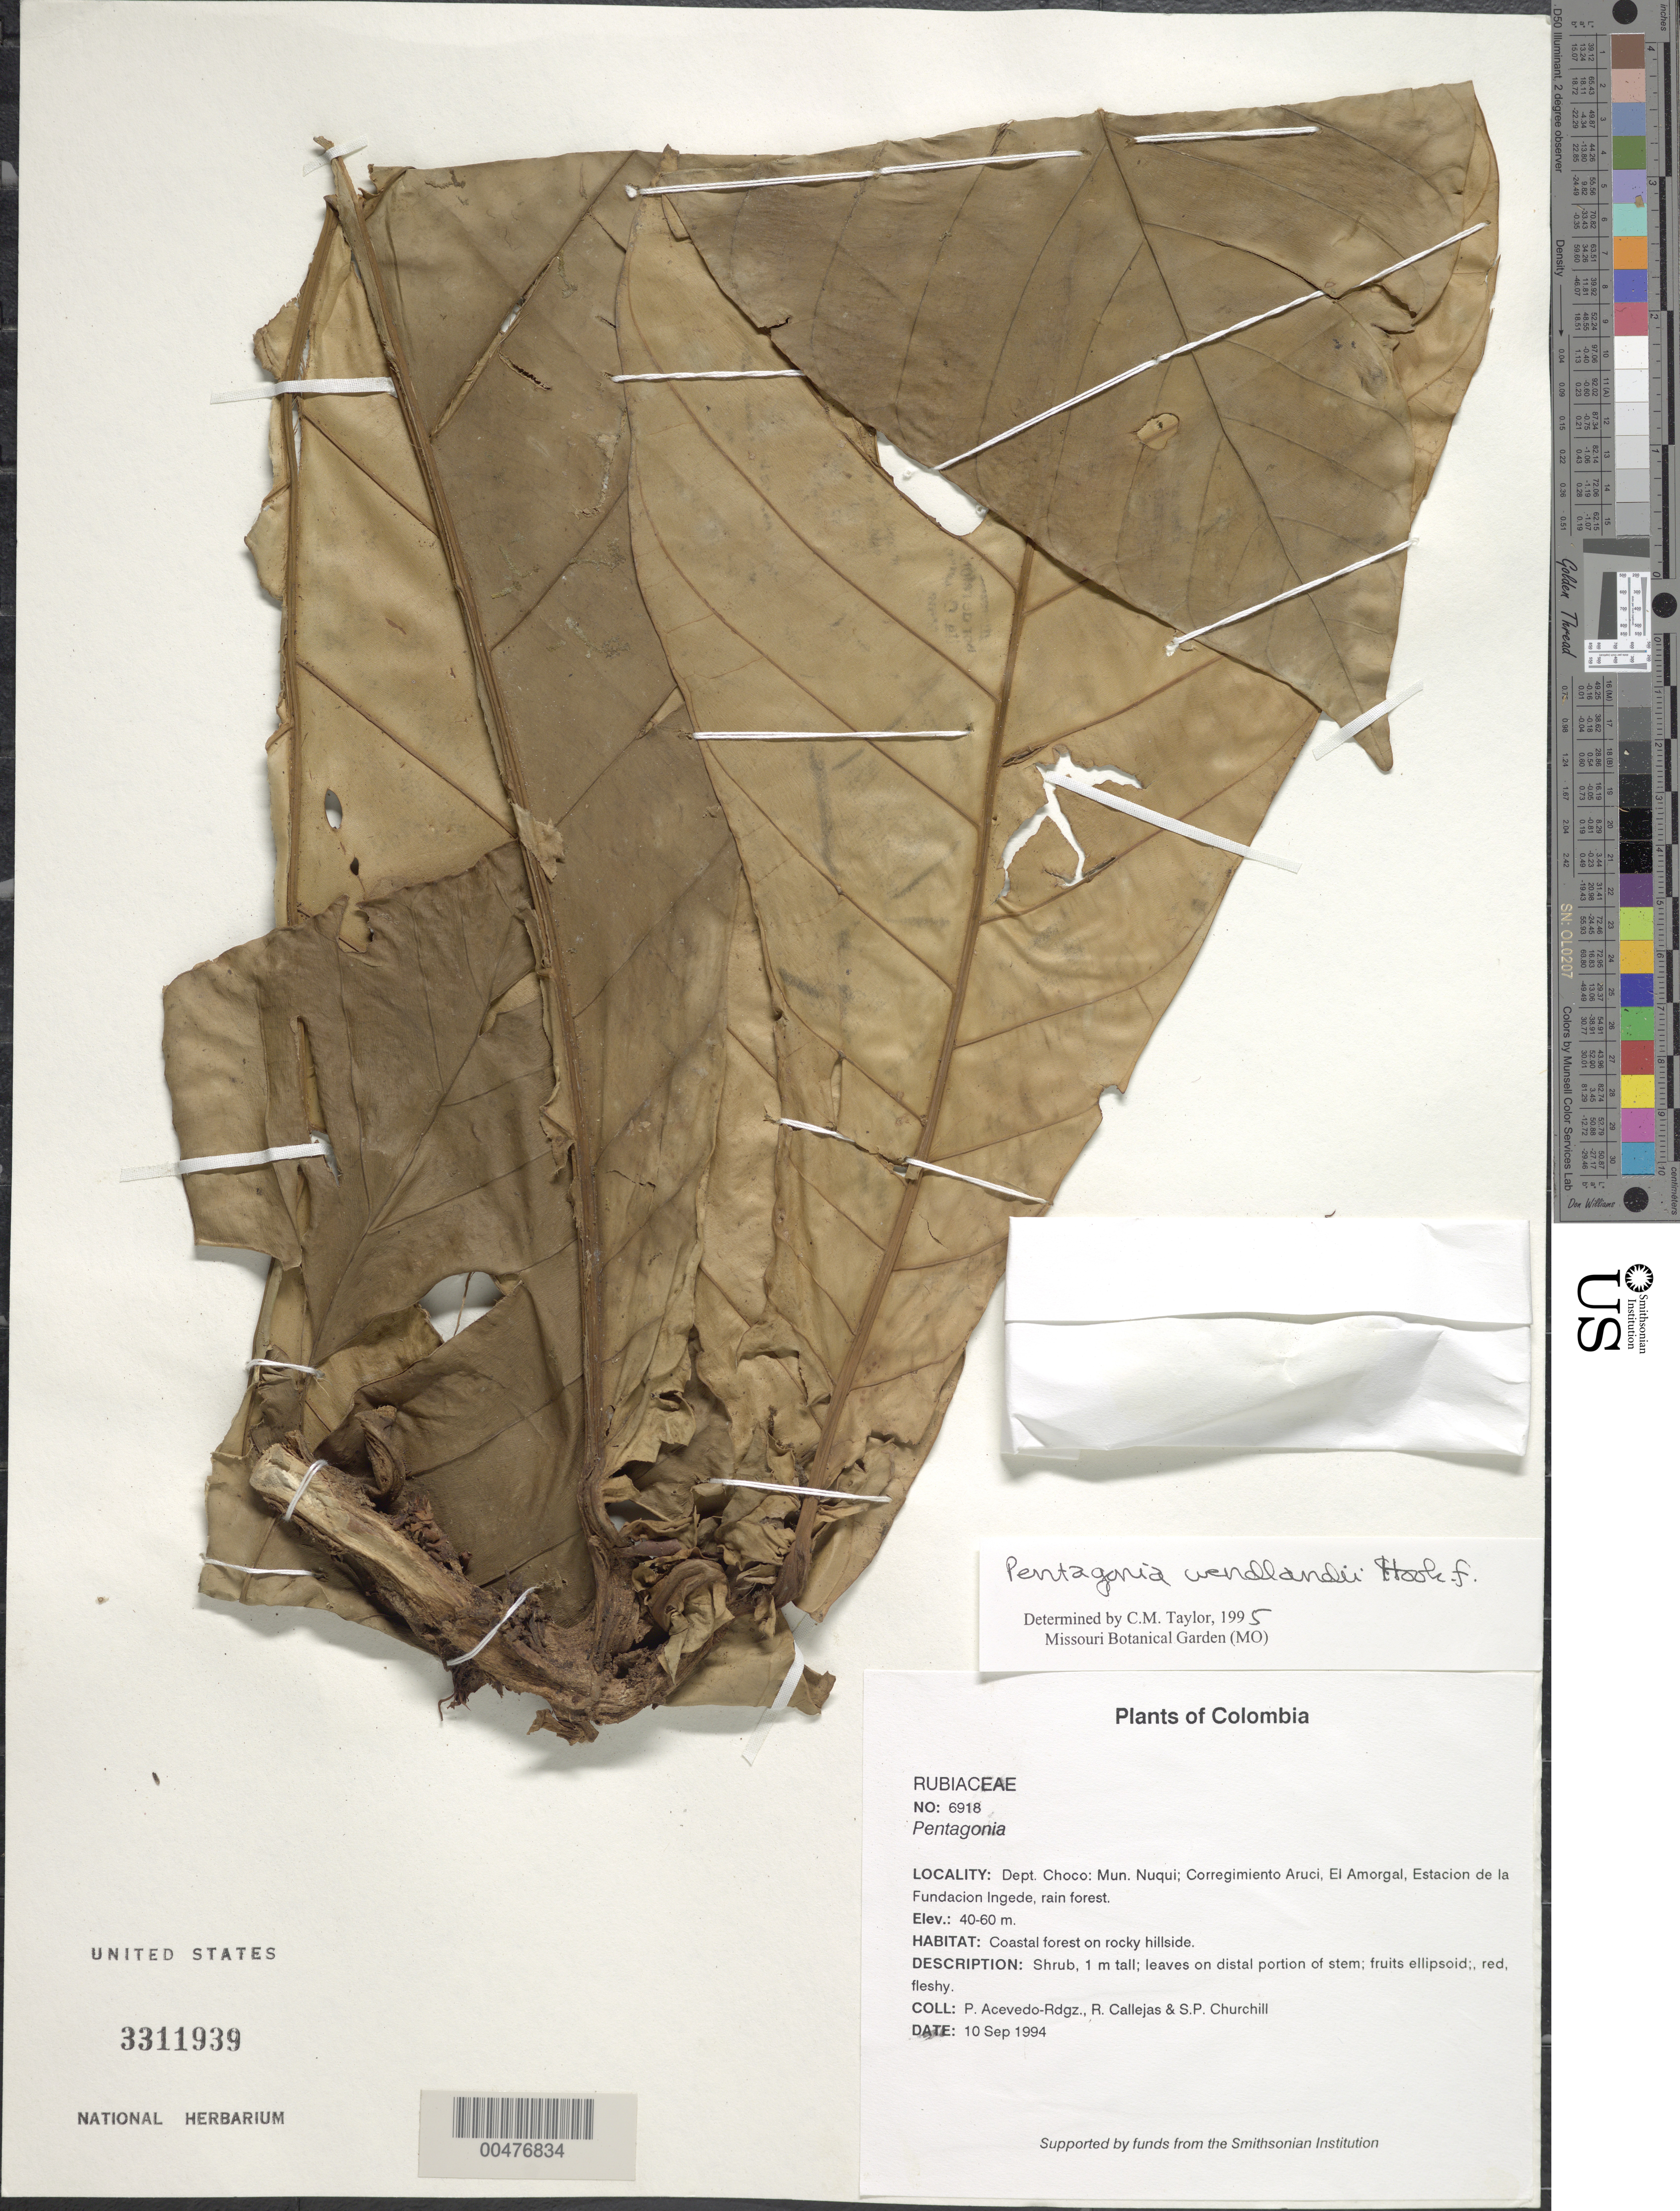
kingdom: Plantae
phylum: Tracheophyta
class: Magnoliopsida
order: Gentianales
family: Rubiaceae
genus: Pentagonia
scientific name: Pentagonia sp.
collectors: P. Acevedo-Rodr., R. Callejas & S. Churchill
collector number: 6918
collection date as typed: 10 Sep 1994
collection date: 1994-09-10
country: Colombia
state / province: Chocó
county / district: Nuqui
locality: Depart. Choco; Mun. Nuqui; Corregimiento Aruci, El Amorgal; Estacion de la Fundacion Ingede, rain forest.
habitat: Coastal forest on rocky hillside.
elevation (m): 40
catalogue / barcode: US 3311939